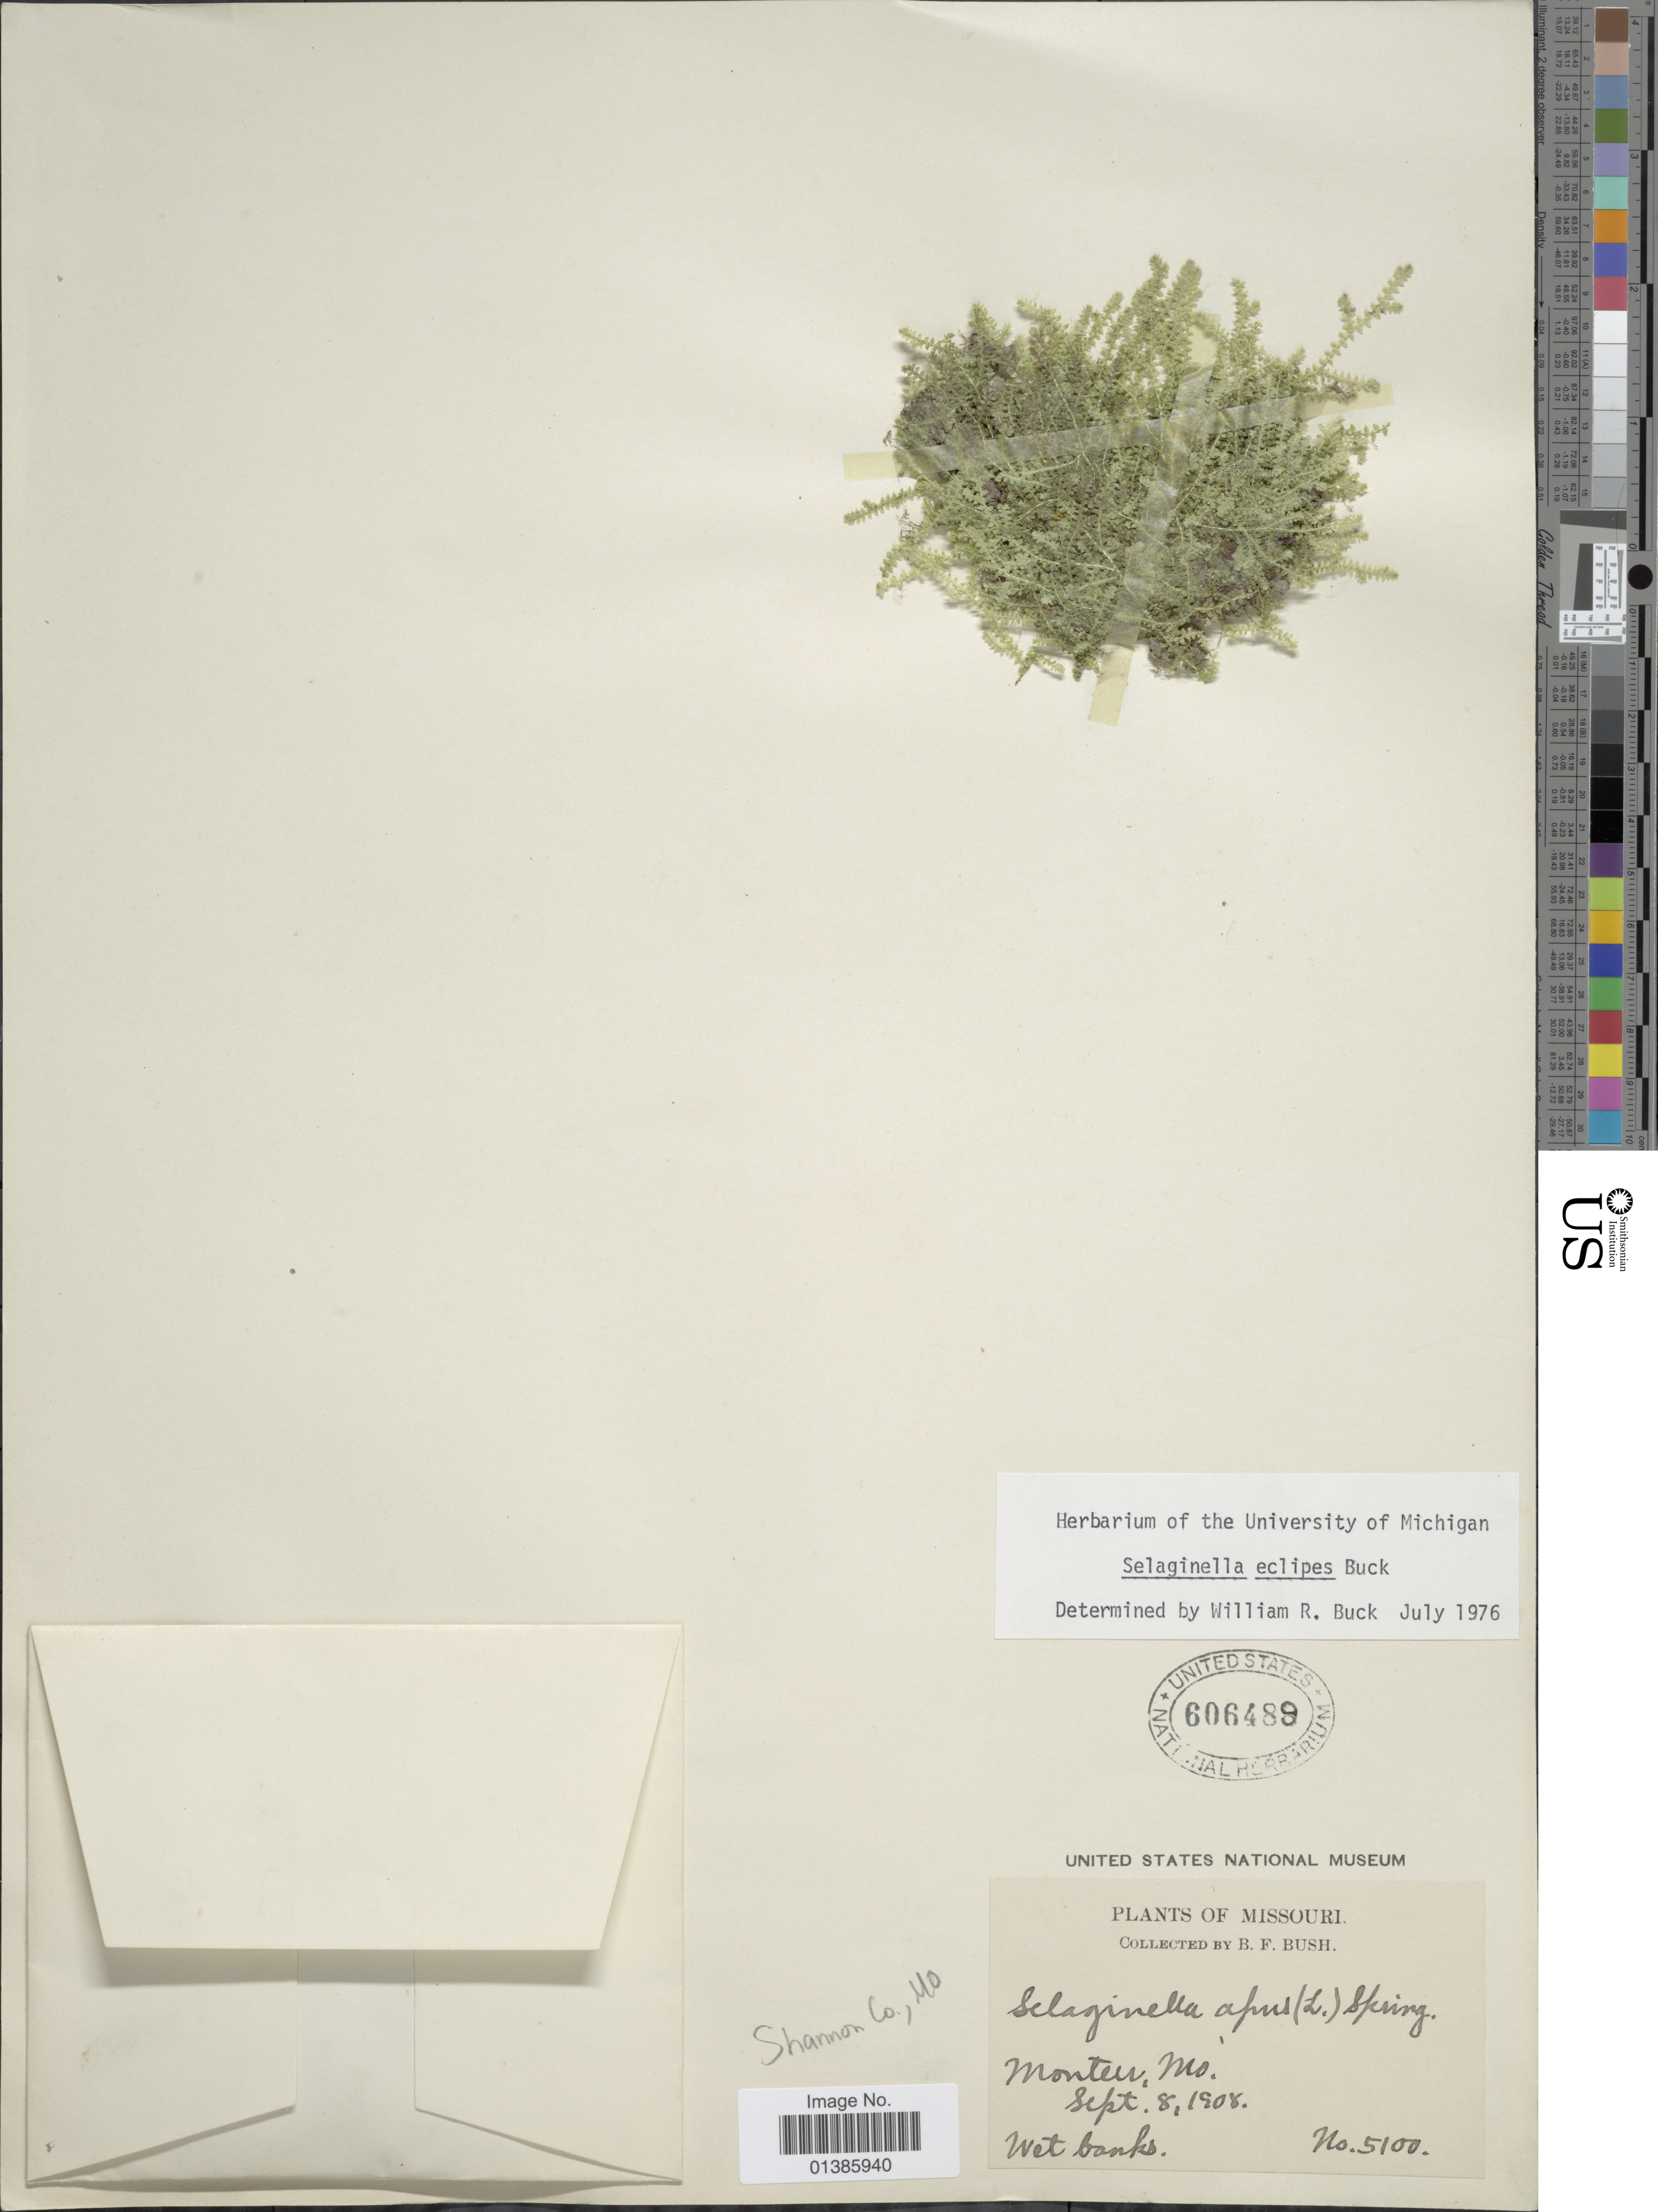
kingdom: Plantae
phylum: Tracheophyta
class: Lycopodiopsida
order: Selaginellales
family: Selaginellaceae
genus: Selaginella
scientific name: Selaginella eclipes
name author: W.R. Buck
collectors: B. F. Bush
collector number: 5100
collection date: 1908-09-08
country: United States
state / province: Missouri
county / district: Shannon County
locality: Montier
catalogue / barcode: US 606489